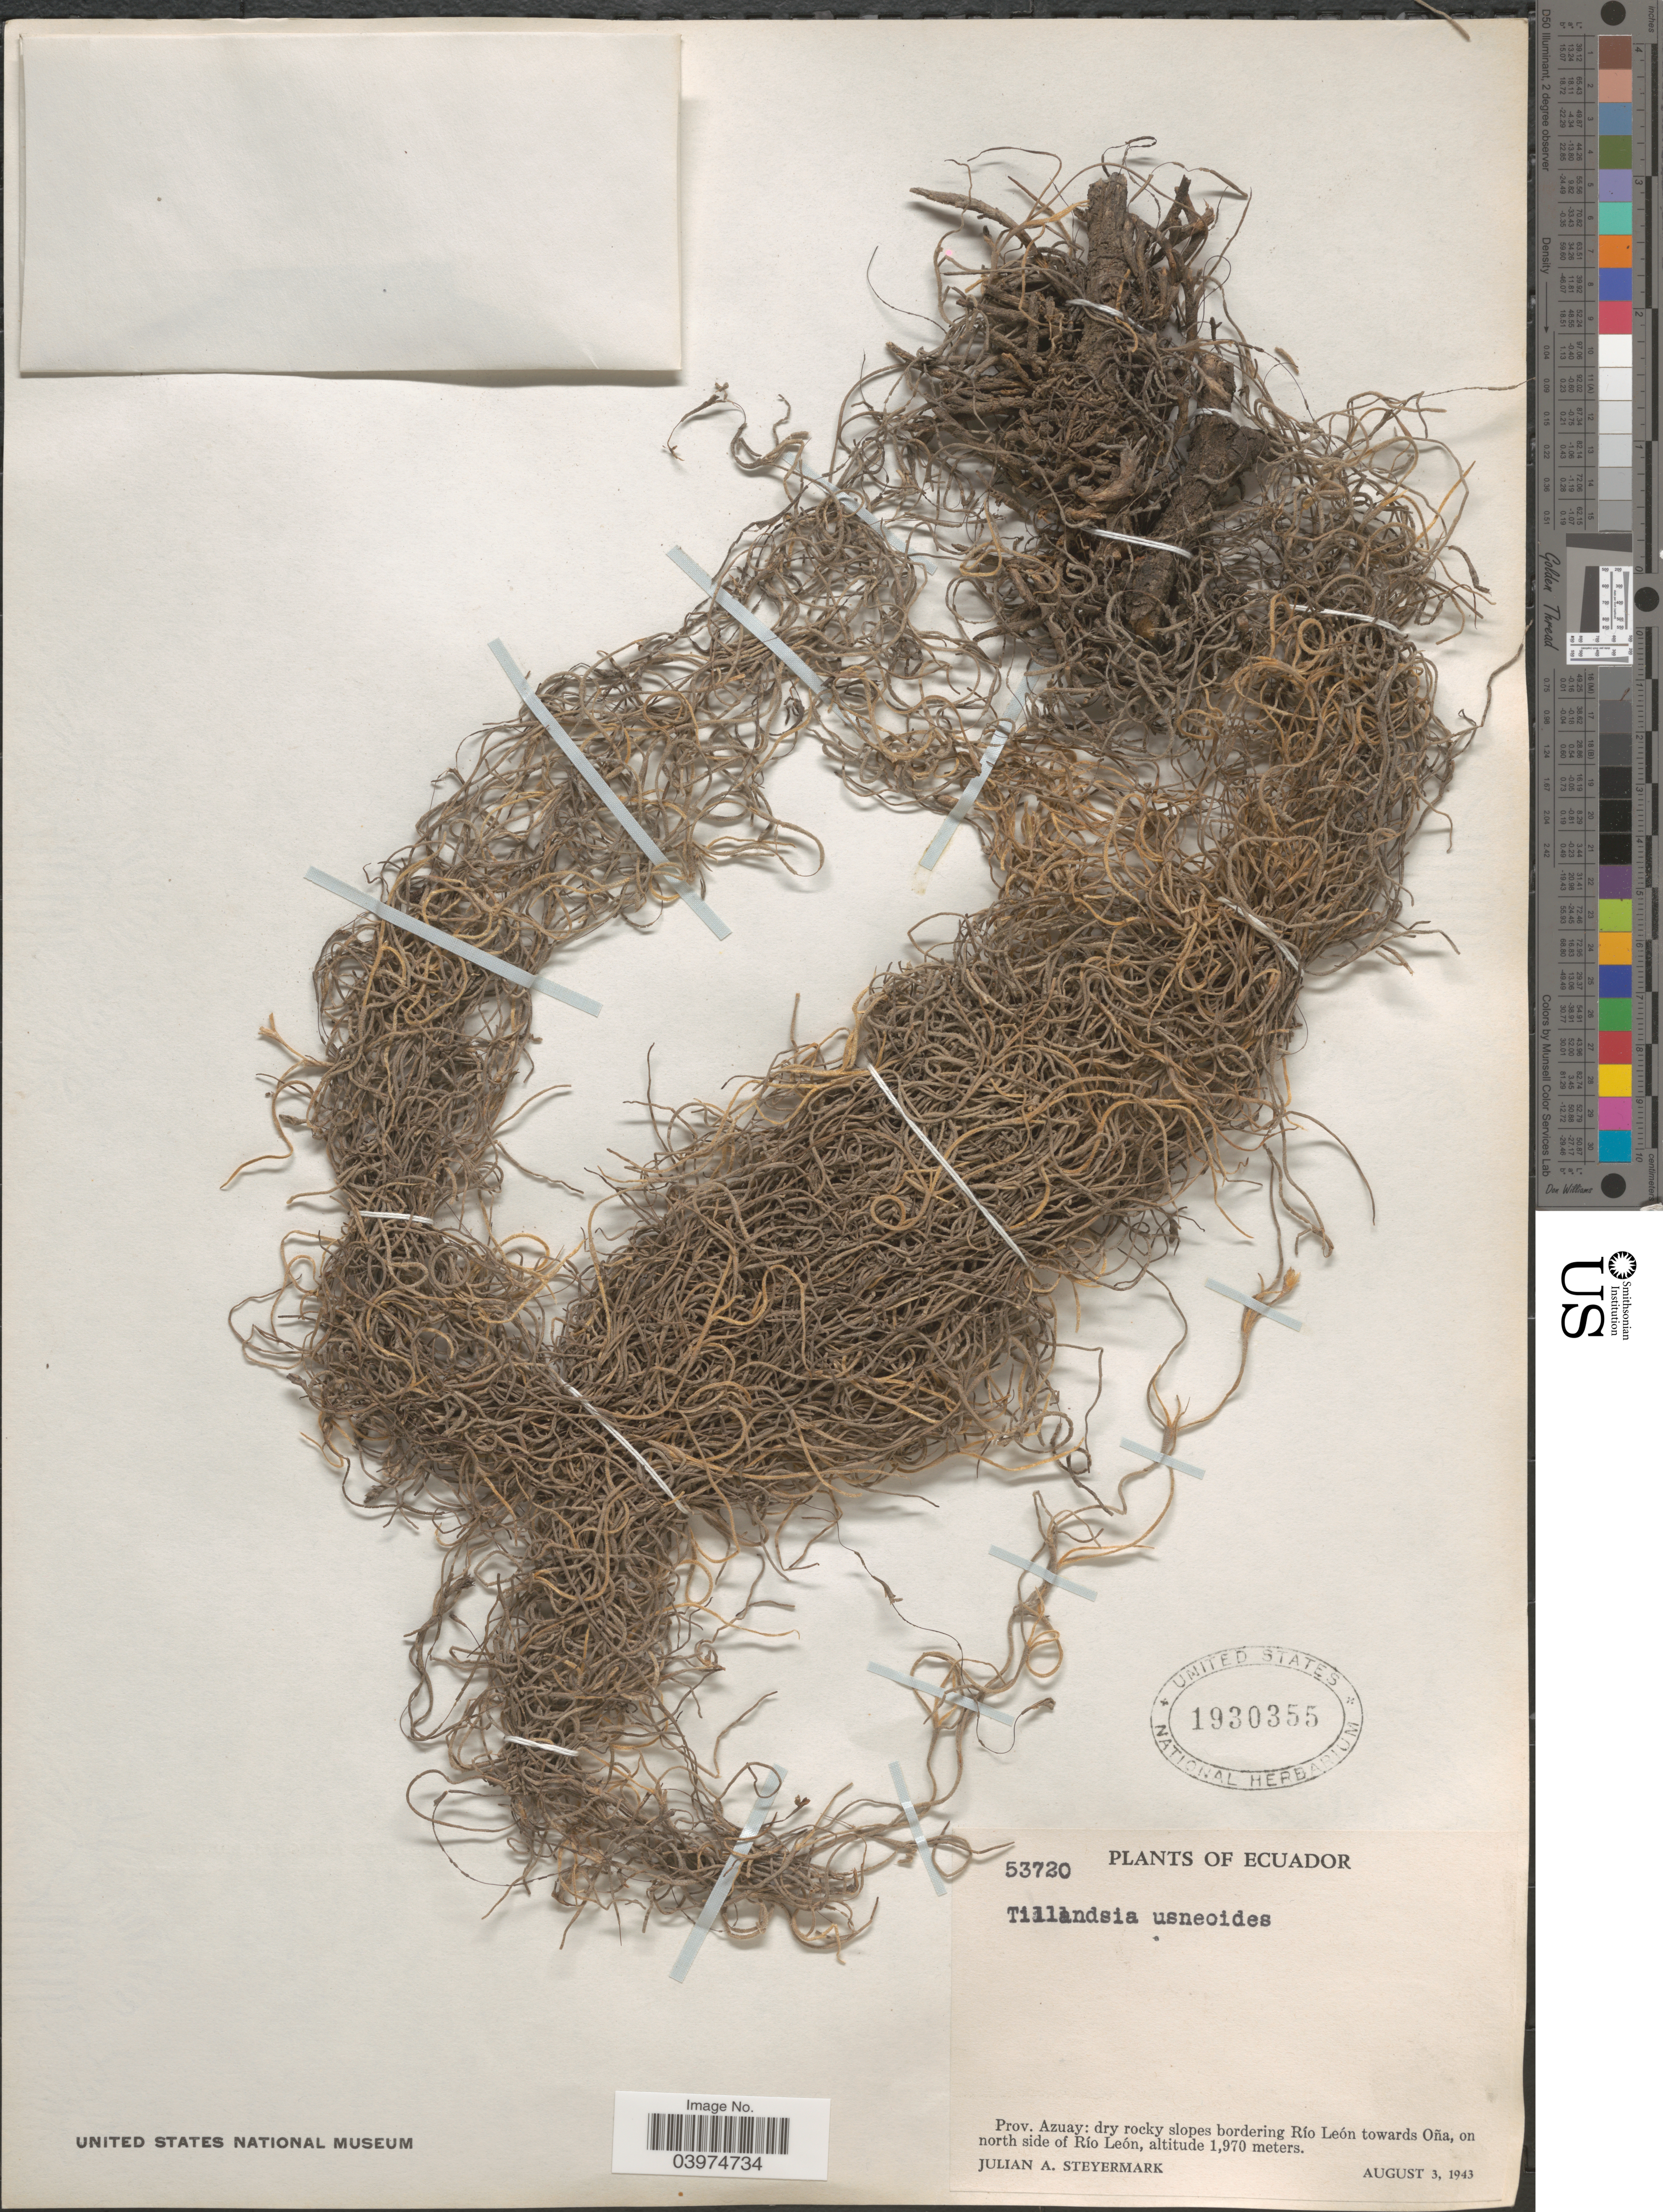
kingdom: Plantae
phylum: Tracheophyta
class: Liliopsida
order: Poales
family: Bromeliaceae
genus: Tillandsia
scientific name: Tillandsia usneoides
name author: (L.) L.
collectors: J. Steyermark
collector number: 53720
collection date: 1943-08-03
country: Ecuador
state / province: Azuay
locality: Prov. Azuay: dry rocky slopes bordering Río León towards Oña, on north side of Río León.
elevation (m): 1970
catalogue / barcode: US 1930355